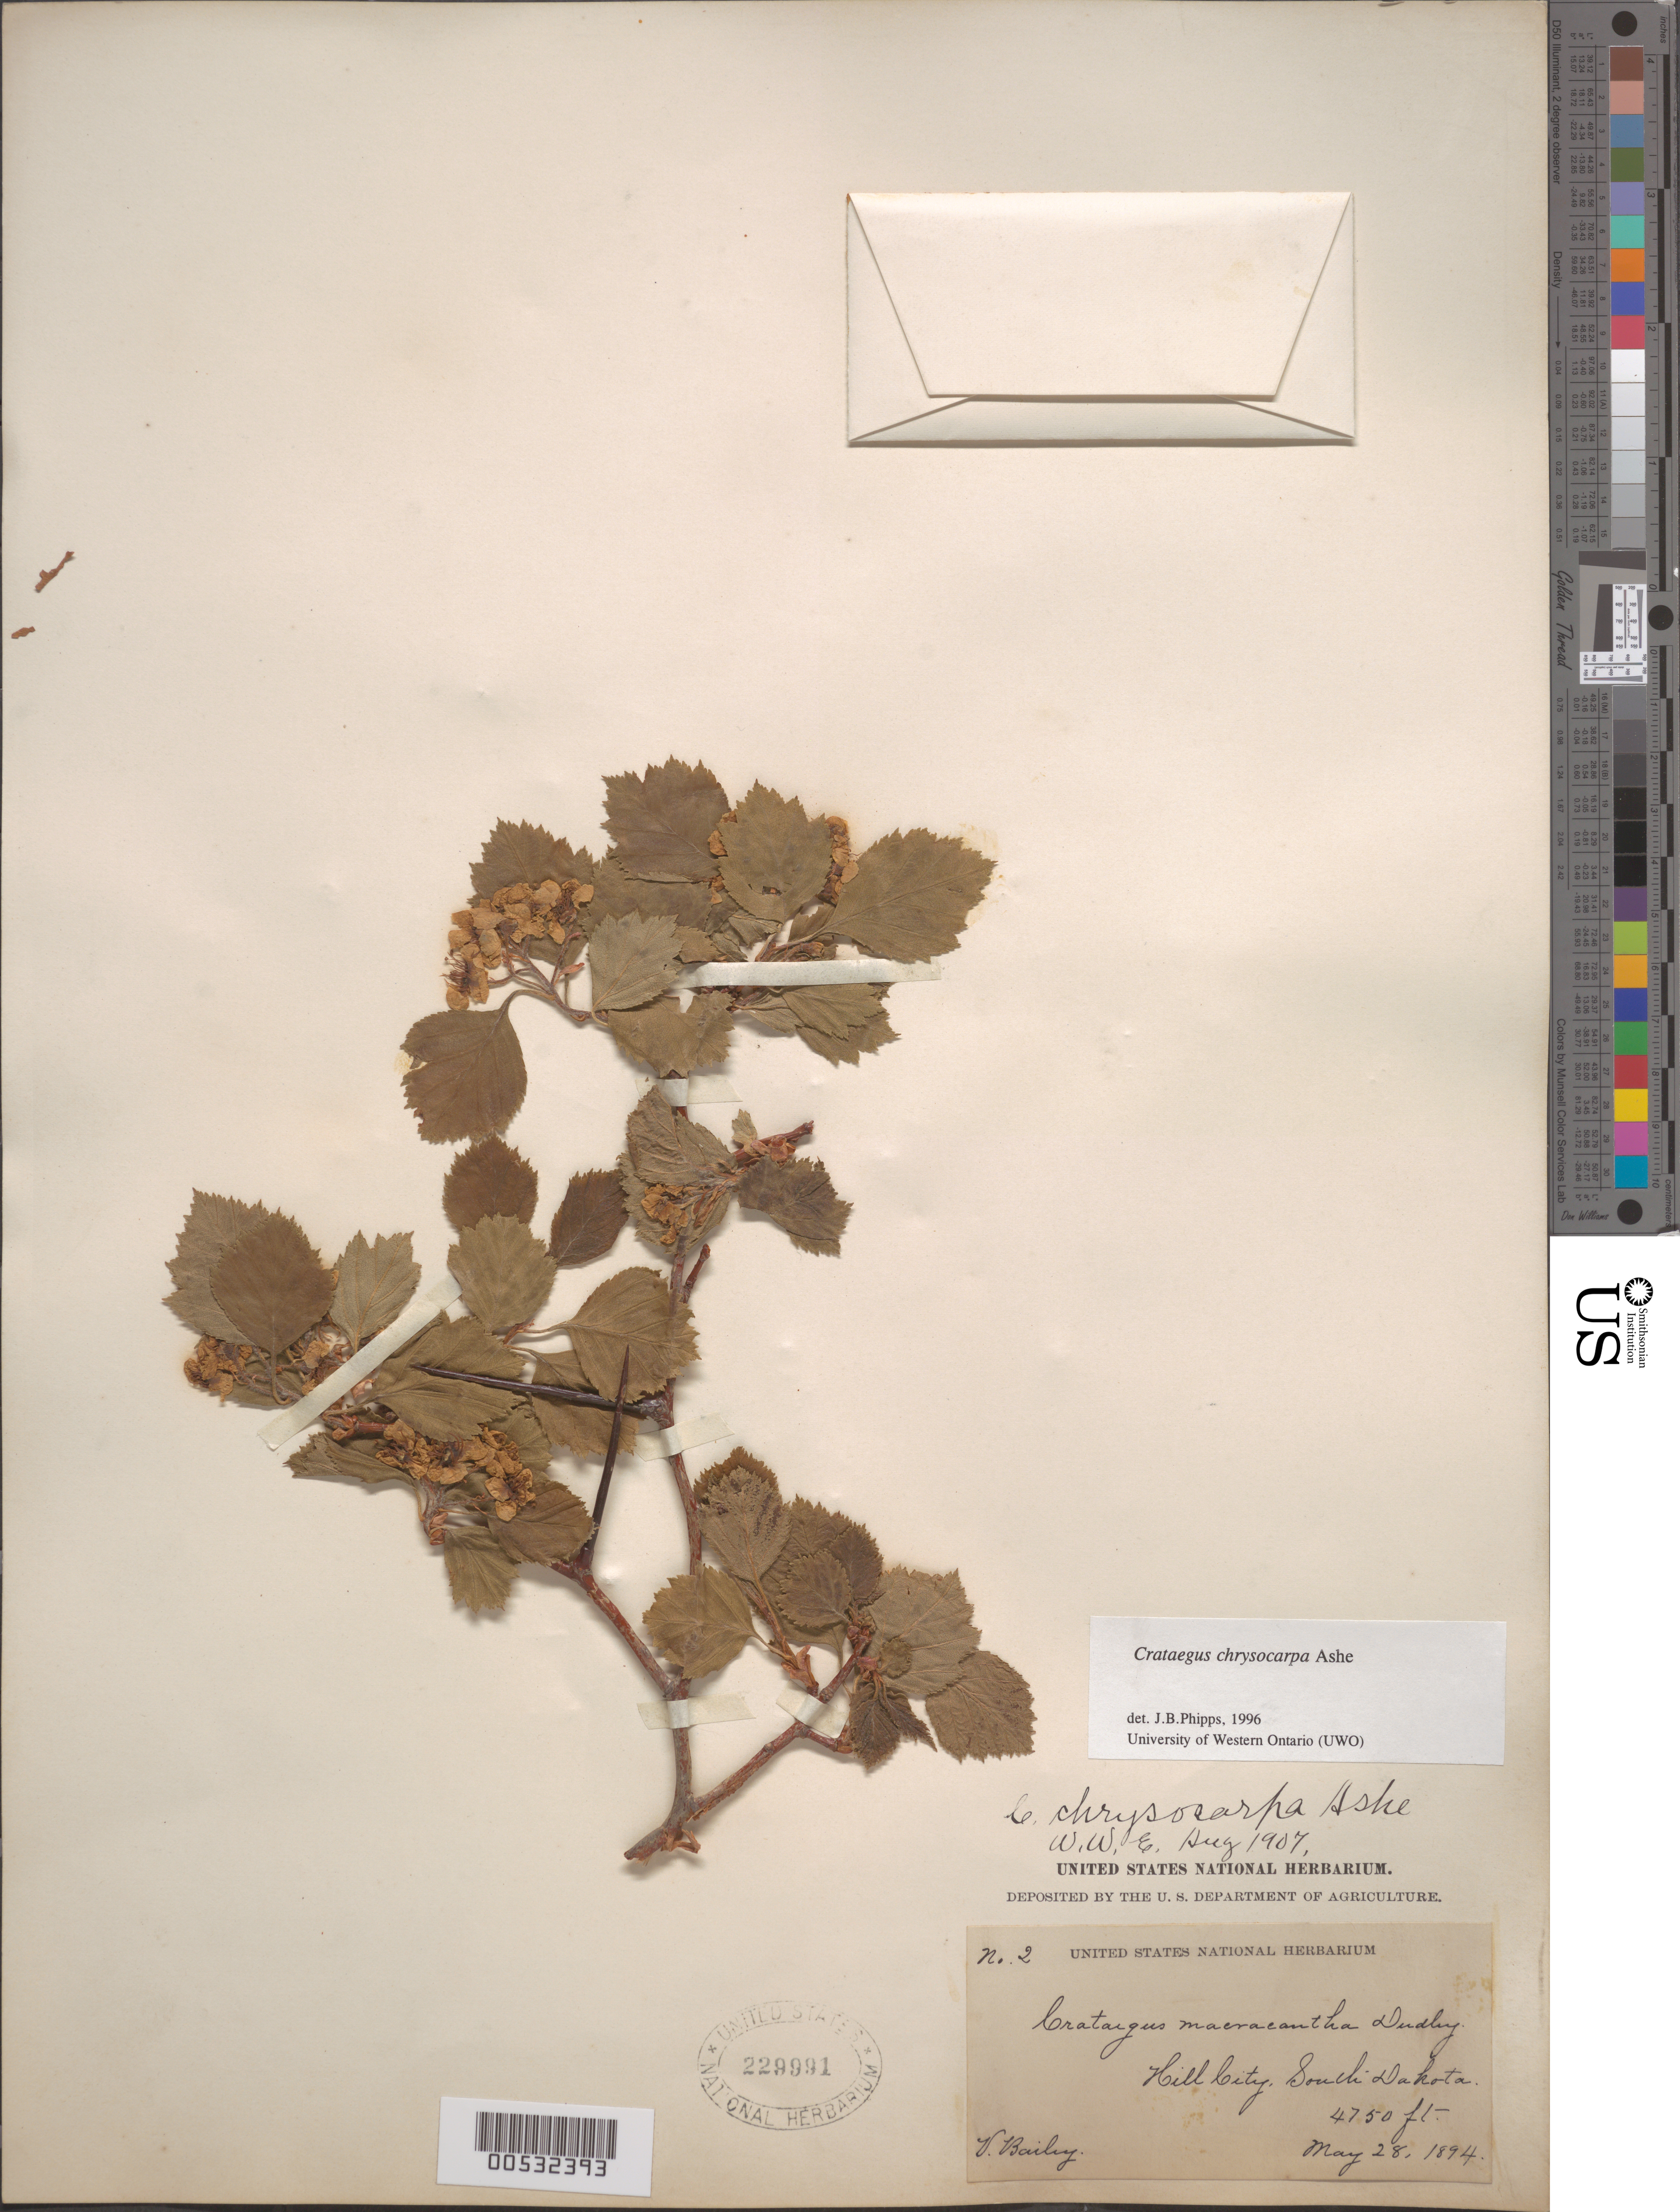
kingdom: Plantae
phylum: Tracheophyta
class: Magnoliopsida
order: Rosales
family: Rosaceae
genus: Crataegus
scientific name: Crataegus chrysocarpa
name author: Ashe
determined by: Eggleston, W. W.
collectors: V. O. Bailey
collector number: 2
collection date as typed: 28 May 1894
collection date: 1894-05-28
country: United States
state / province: South Dakota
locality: Hill City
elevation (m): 1447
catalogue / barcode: US 229991